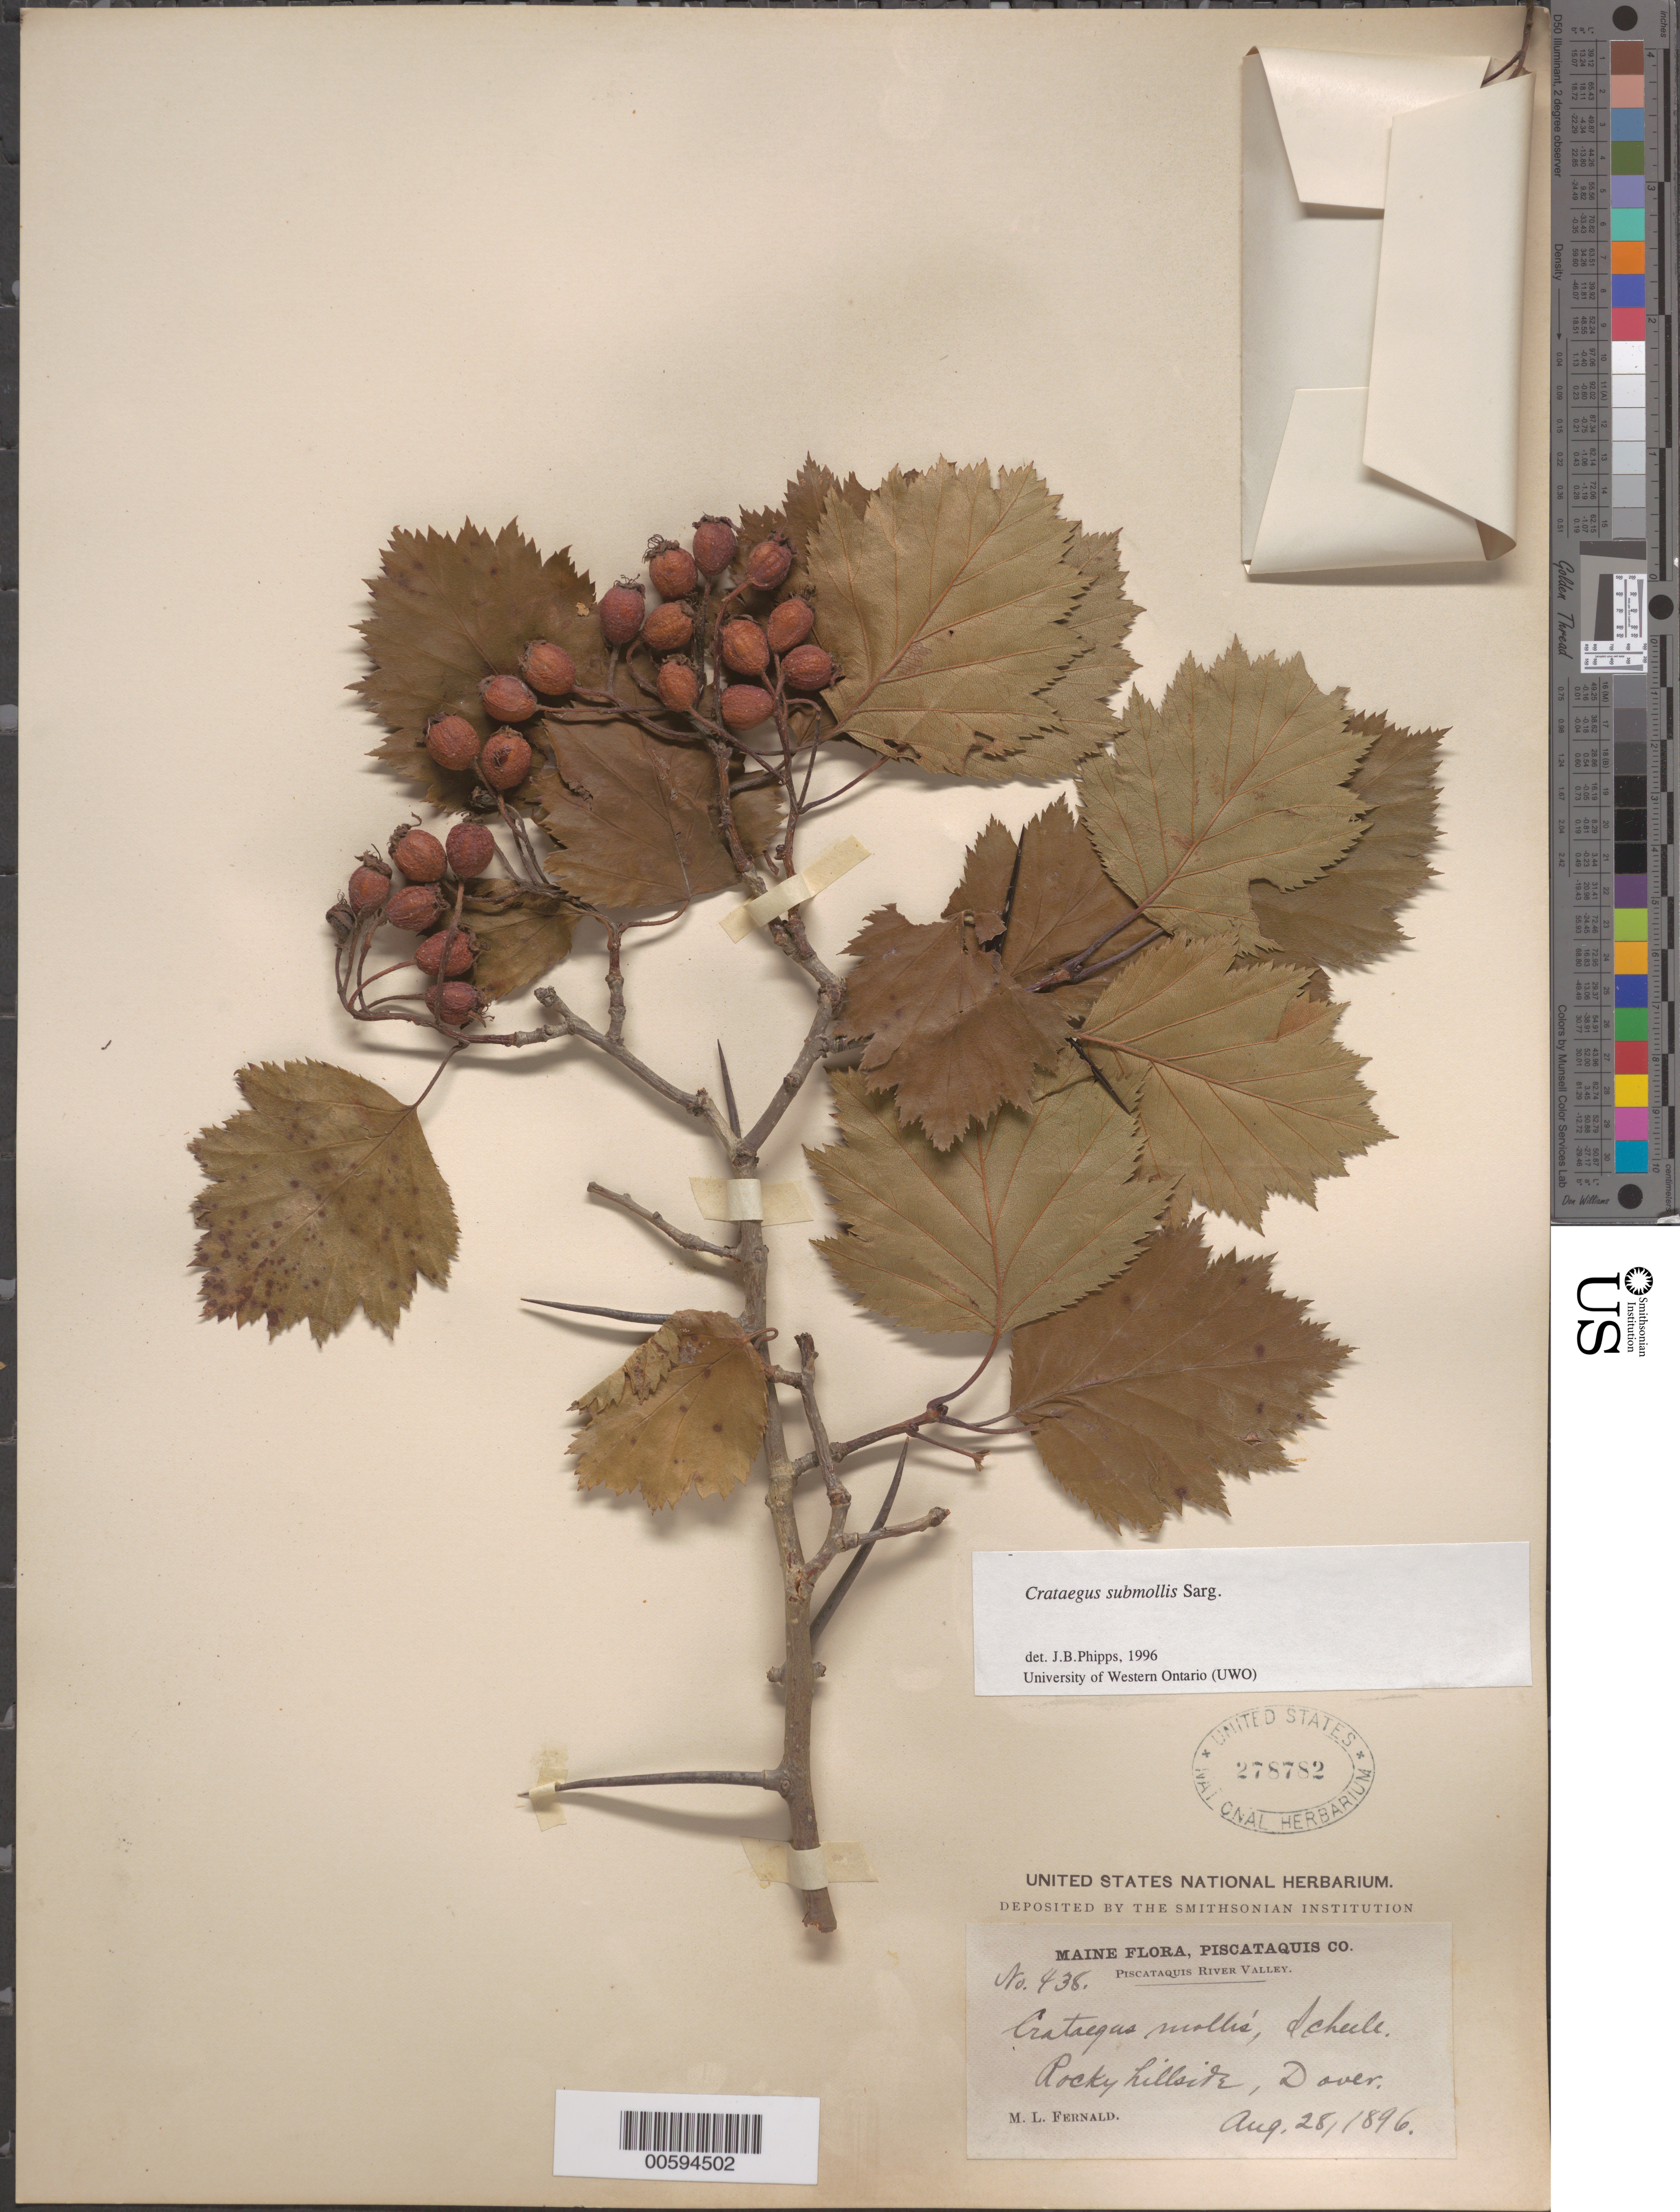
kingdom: Plantae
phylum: Tracheophyta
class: Magnoliopsida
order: Rosales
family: Rosaceae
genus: Crataegus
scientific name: Crataegus submollis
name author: Sarg.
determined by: Phipps, James B., (UWO), University of Western Ontario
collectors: M. L. Fernald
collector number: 438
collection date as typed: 28 Aug 1898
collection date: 1898-08-28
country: United States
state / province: Maine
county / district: Piscataquis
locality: Dover, Piscataquis River Valley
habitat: Rocky hillside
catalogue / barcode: US 278782